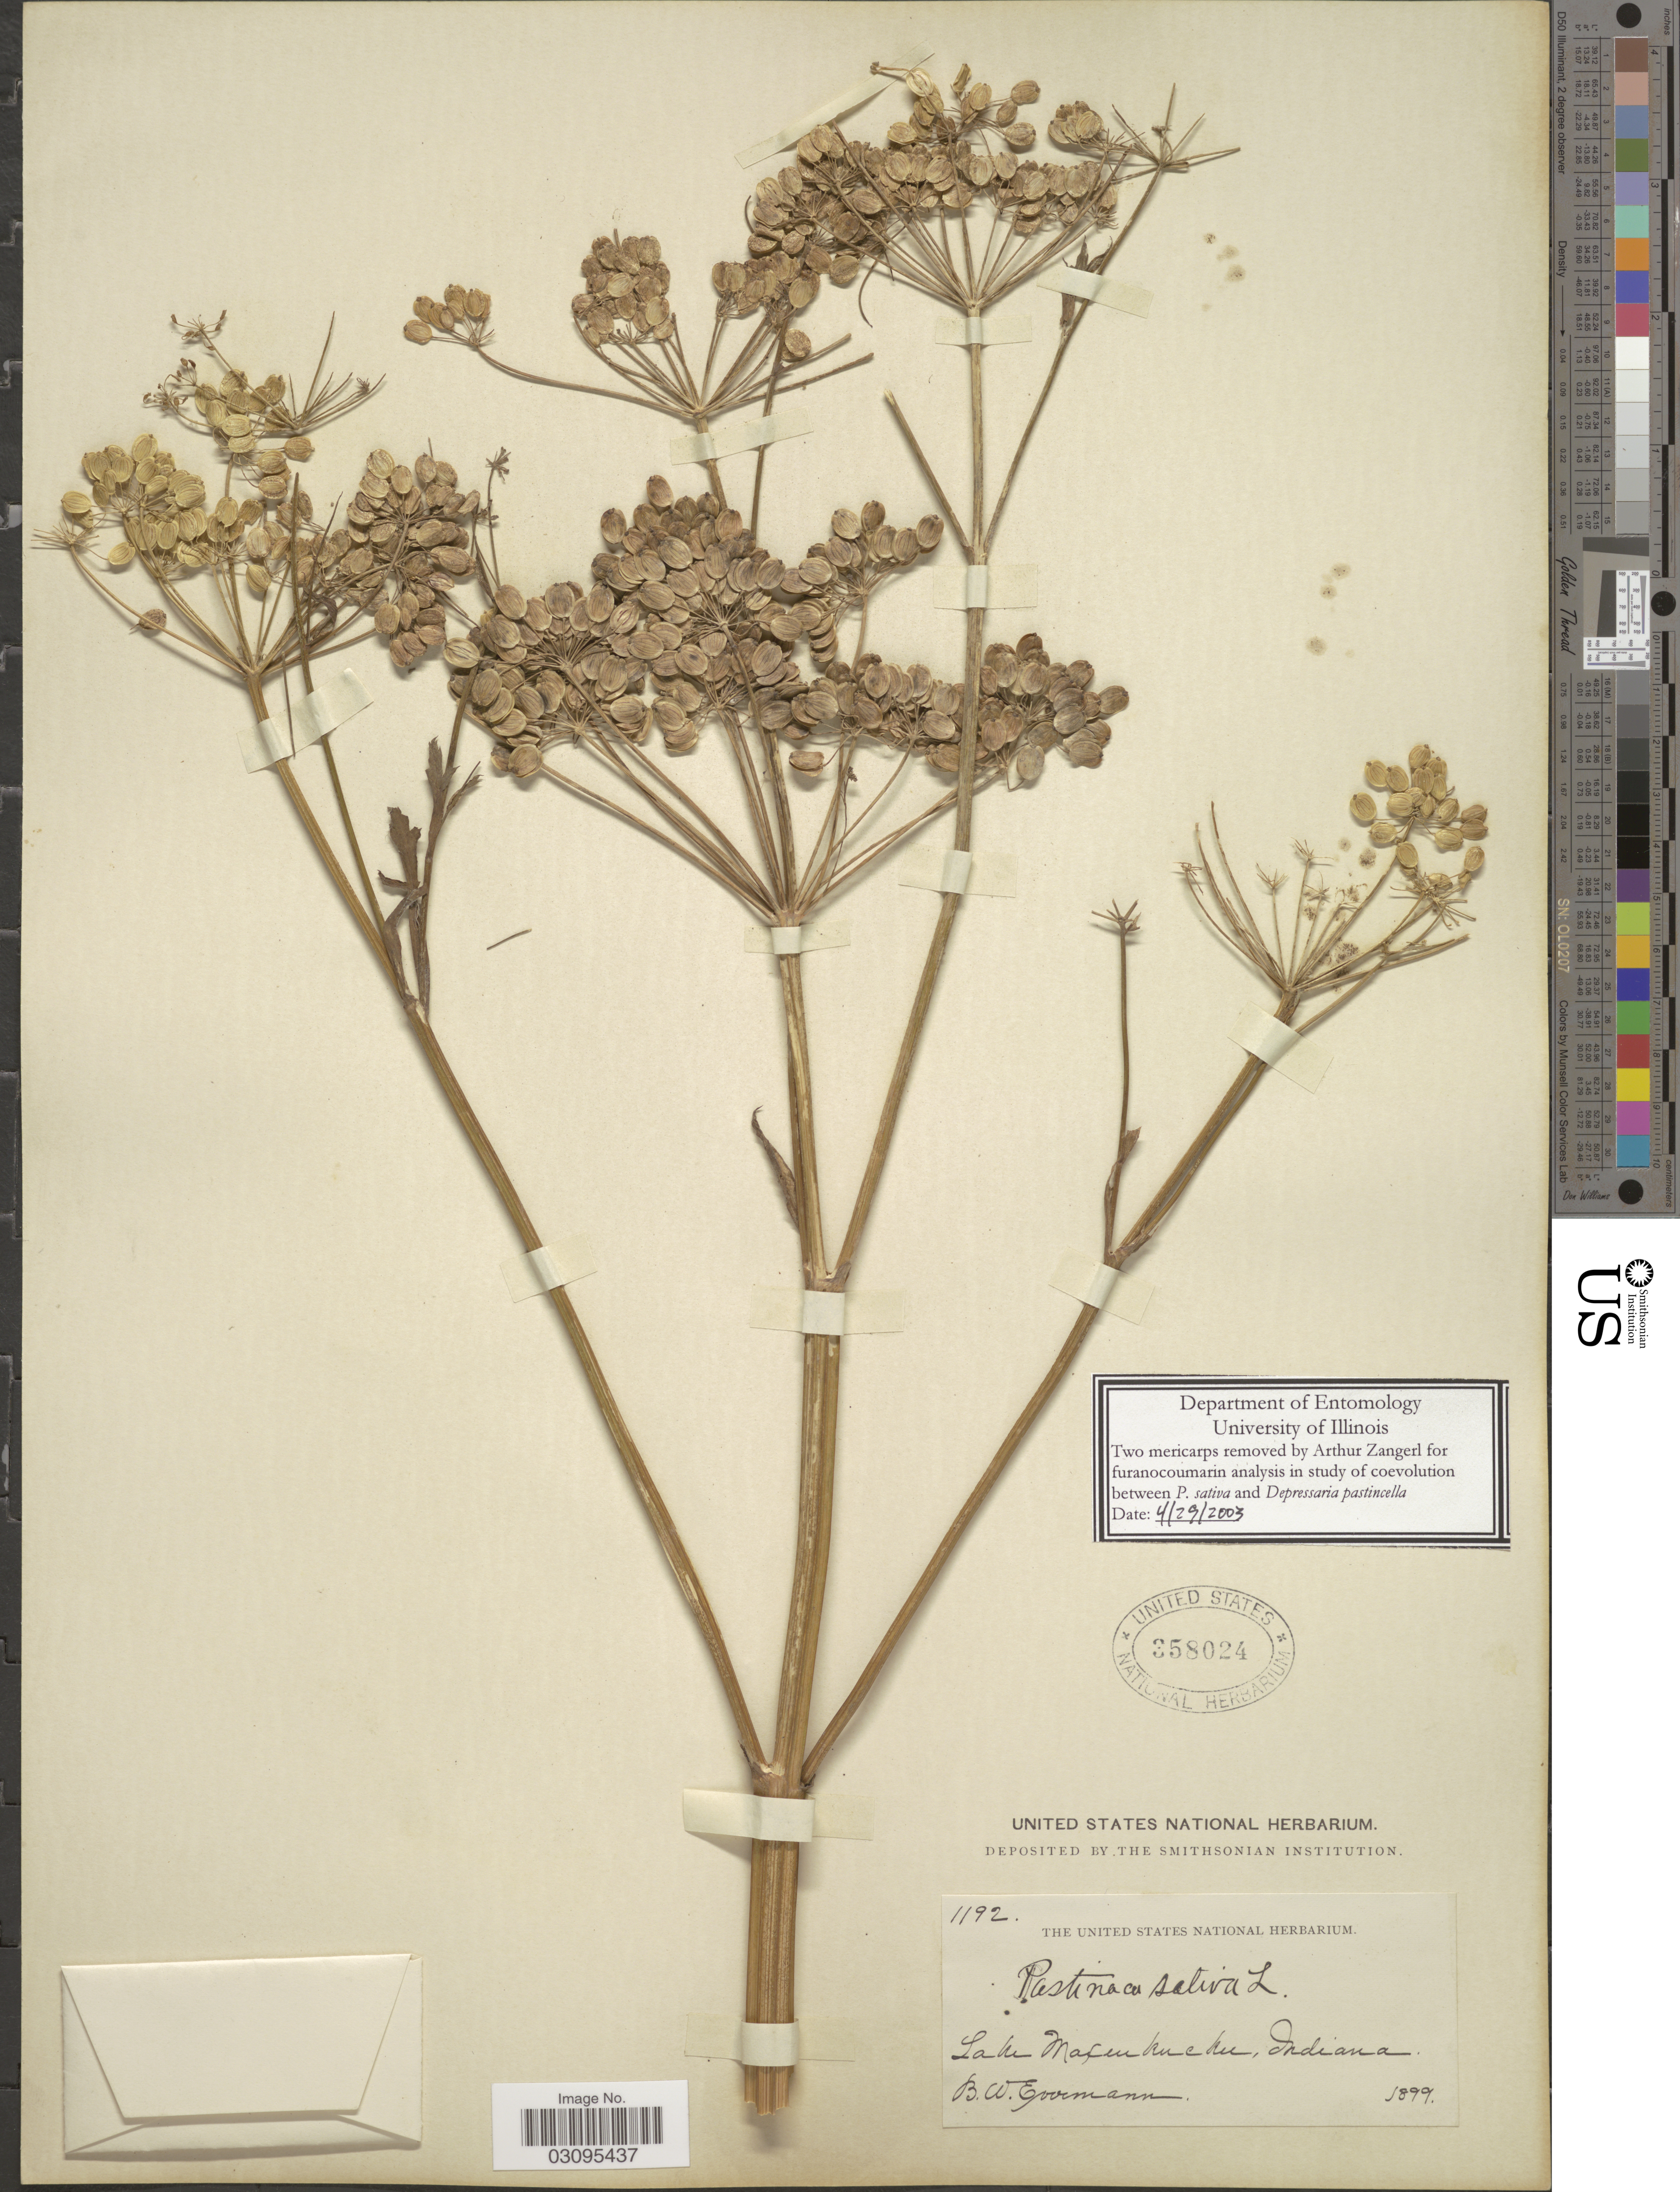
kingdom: Plantae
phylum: Tracheophyta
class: Magnoliopsida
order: Apiales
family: Apiaceae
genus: Pastinaca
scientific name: Pastinaca sativa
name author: L.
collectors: B. W. Evermann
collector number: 1192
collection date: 1899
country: United States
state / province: Indiana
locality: Lake Maxinkuckee, Indiana.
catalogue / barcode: US 358024